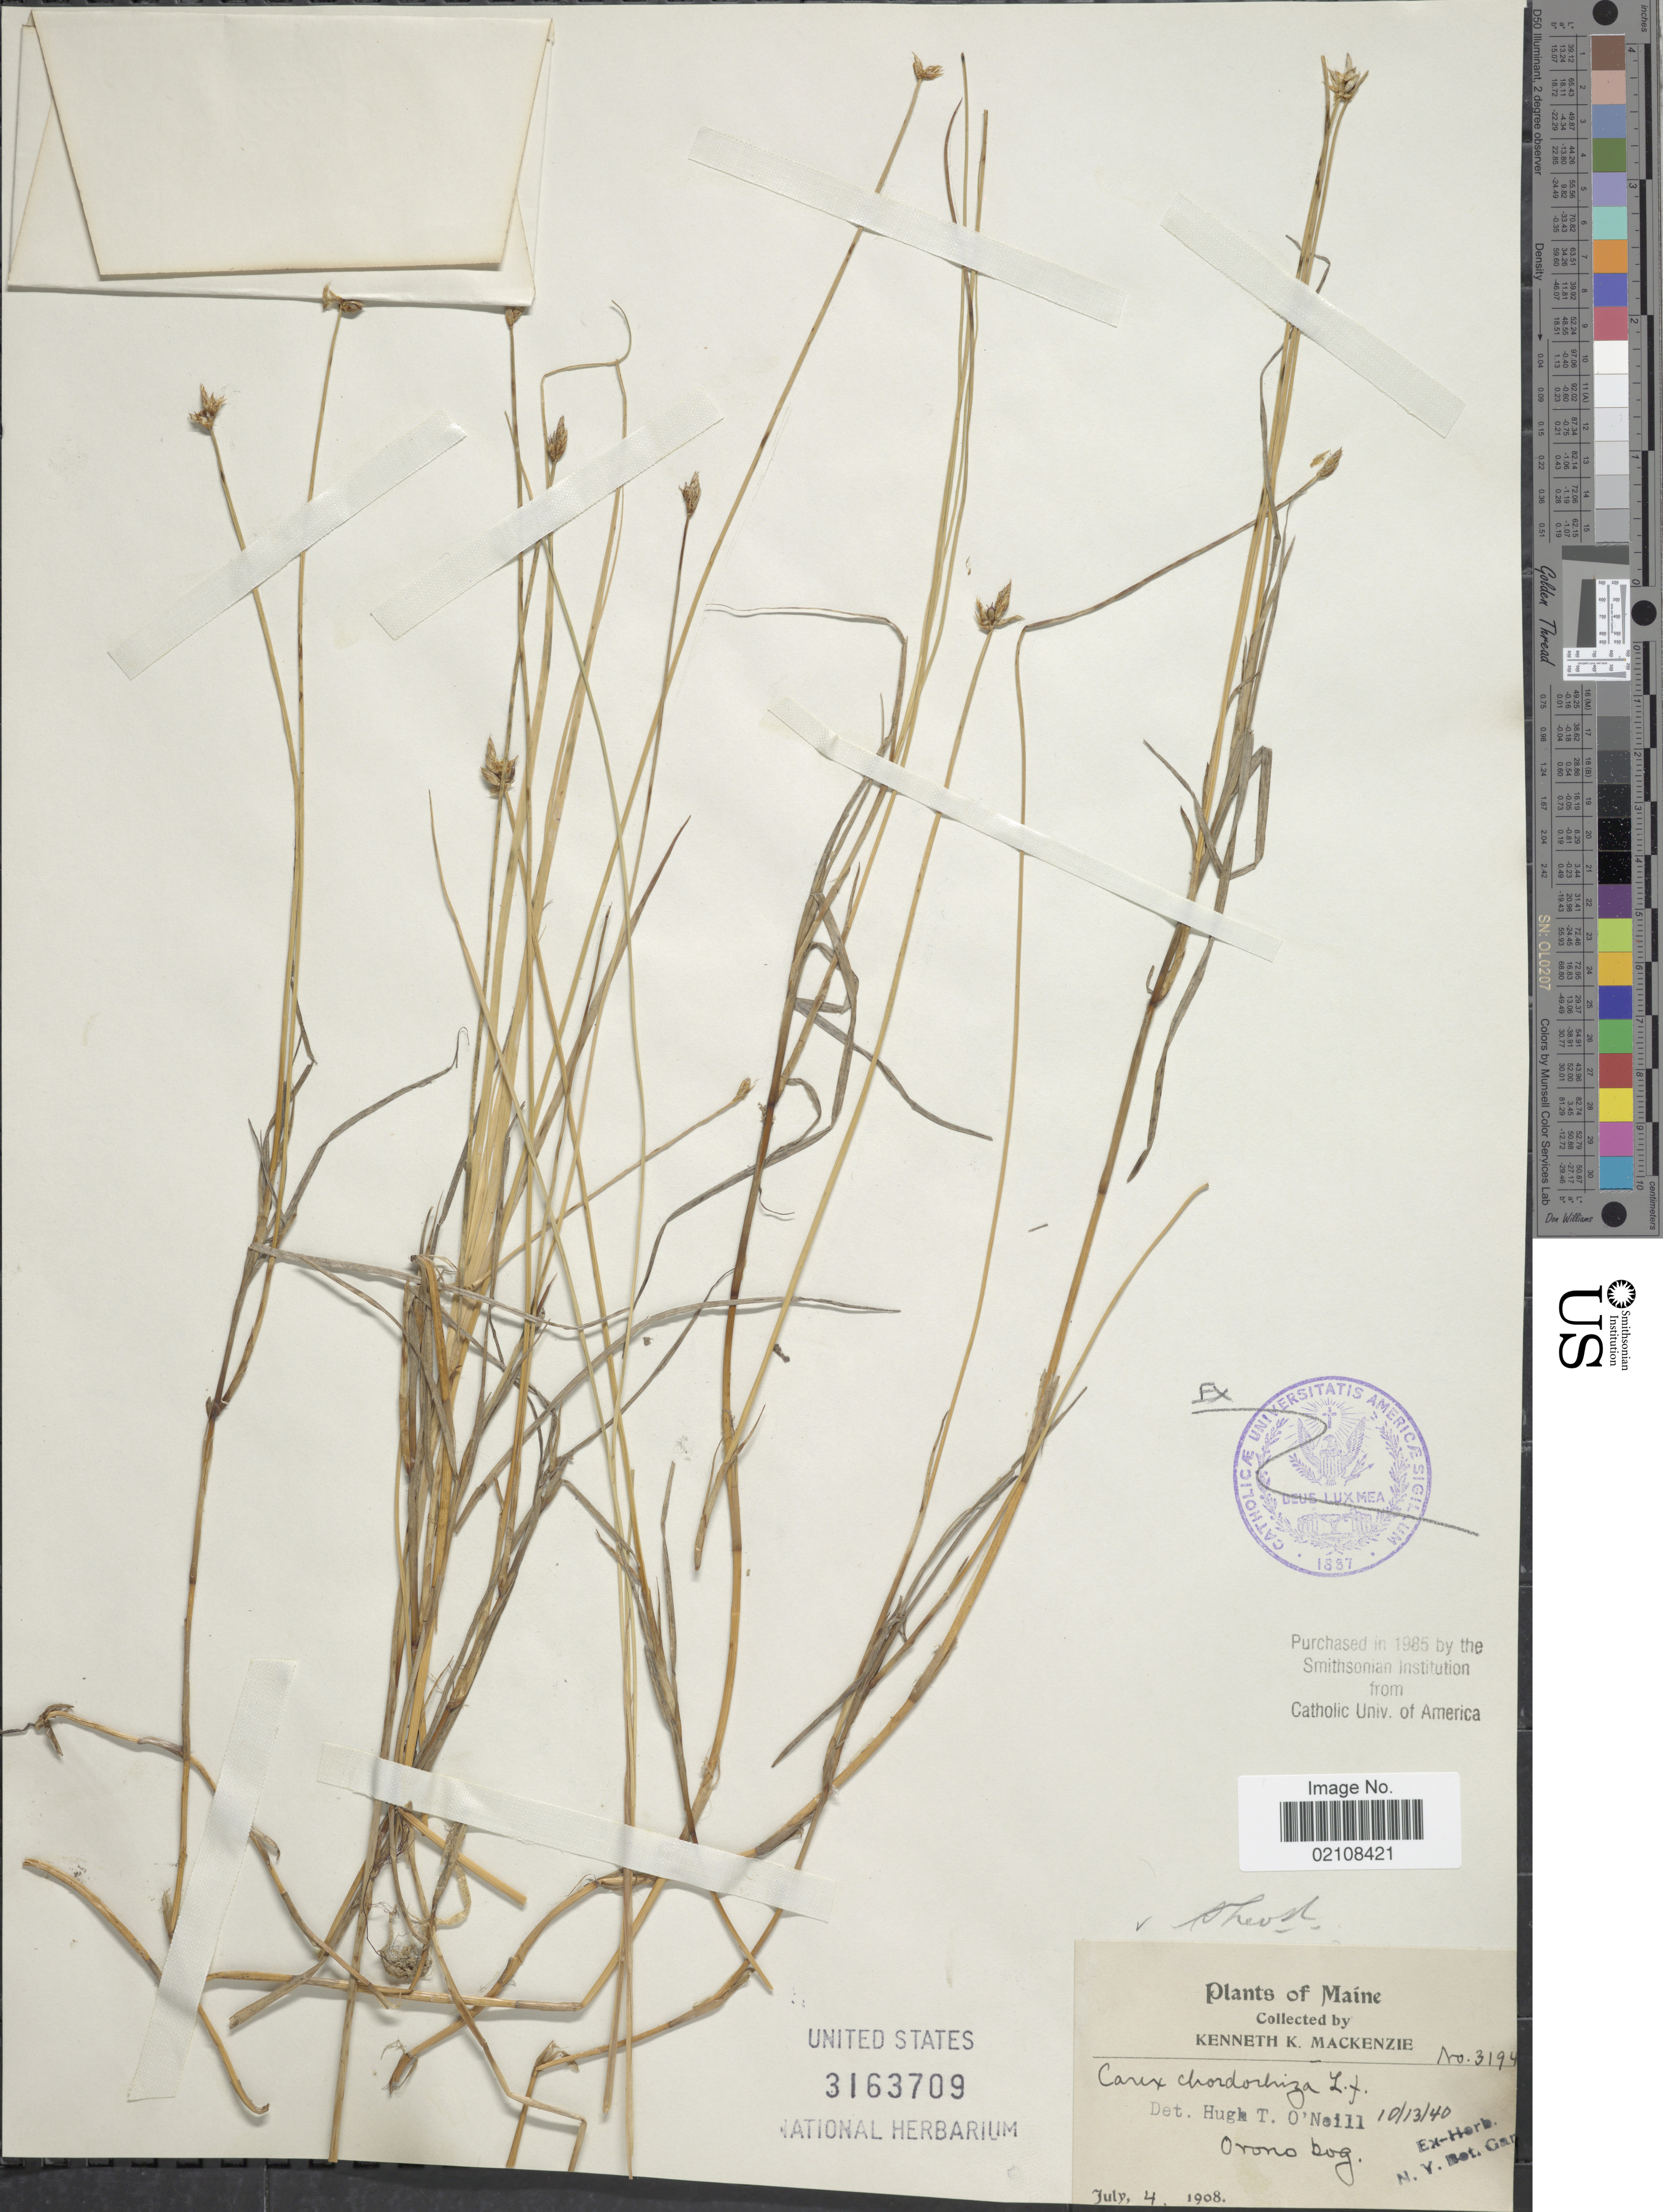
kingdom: Plantae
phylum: Tracheophyta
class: Liliopsida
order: Poales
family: Cyperaceae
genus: Carex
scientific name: Carex chordorrhiza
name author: L. f.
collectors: K. K. Mackenzie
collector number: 3194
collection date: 1908-07-04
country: United States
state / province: Maine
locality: Orono bog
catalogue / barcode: US 3163709